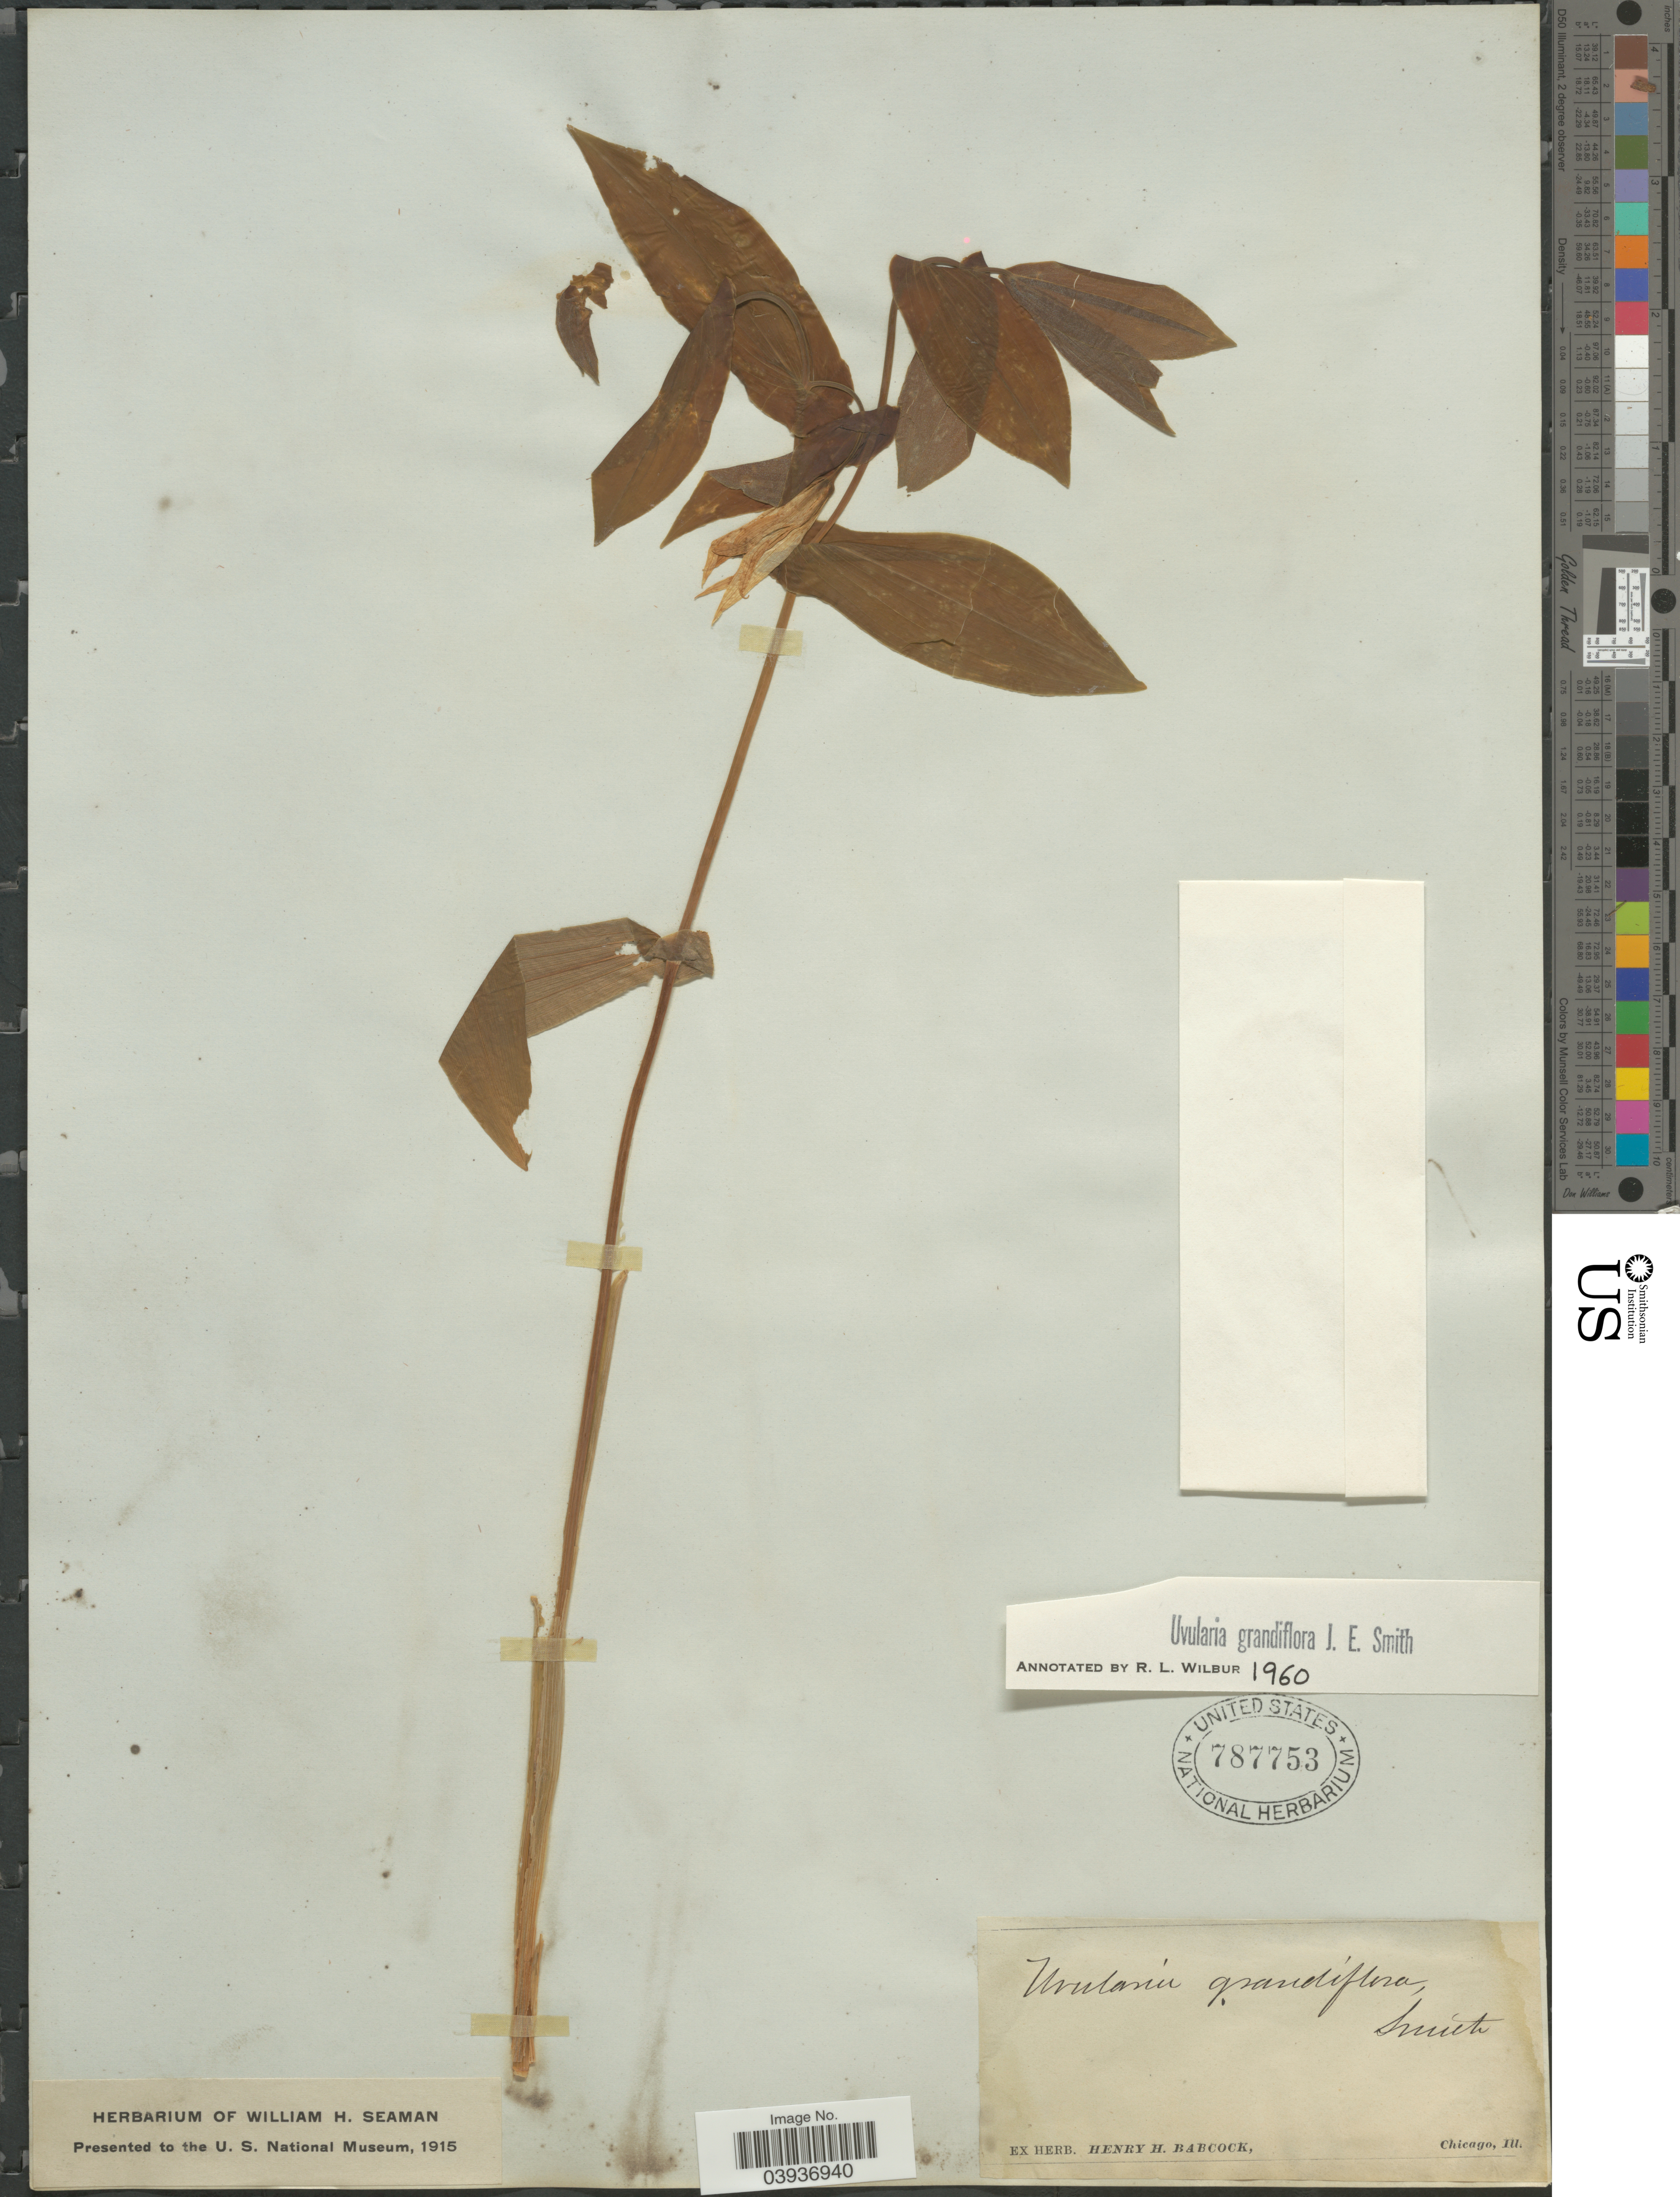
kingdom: Plantae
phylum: Tracheophyta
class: Liliopsida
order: Liliales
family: Colchicaceae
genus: Uvularia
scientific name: Uvularia grandiflora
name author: Sm.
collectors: ex herb. Henry Homes Babcock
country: United States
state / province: Illinois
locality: Chicago.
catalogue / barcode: US 787753